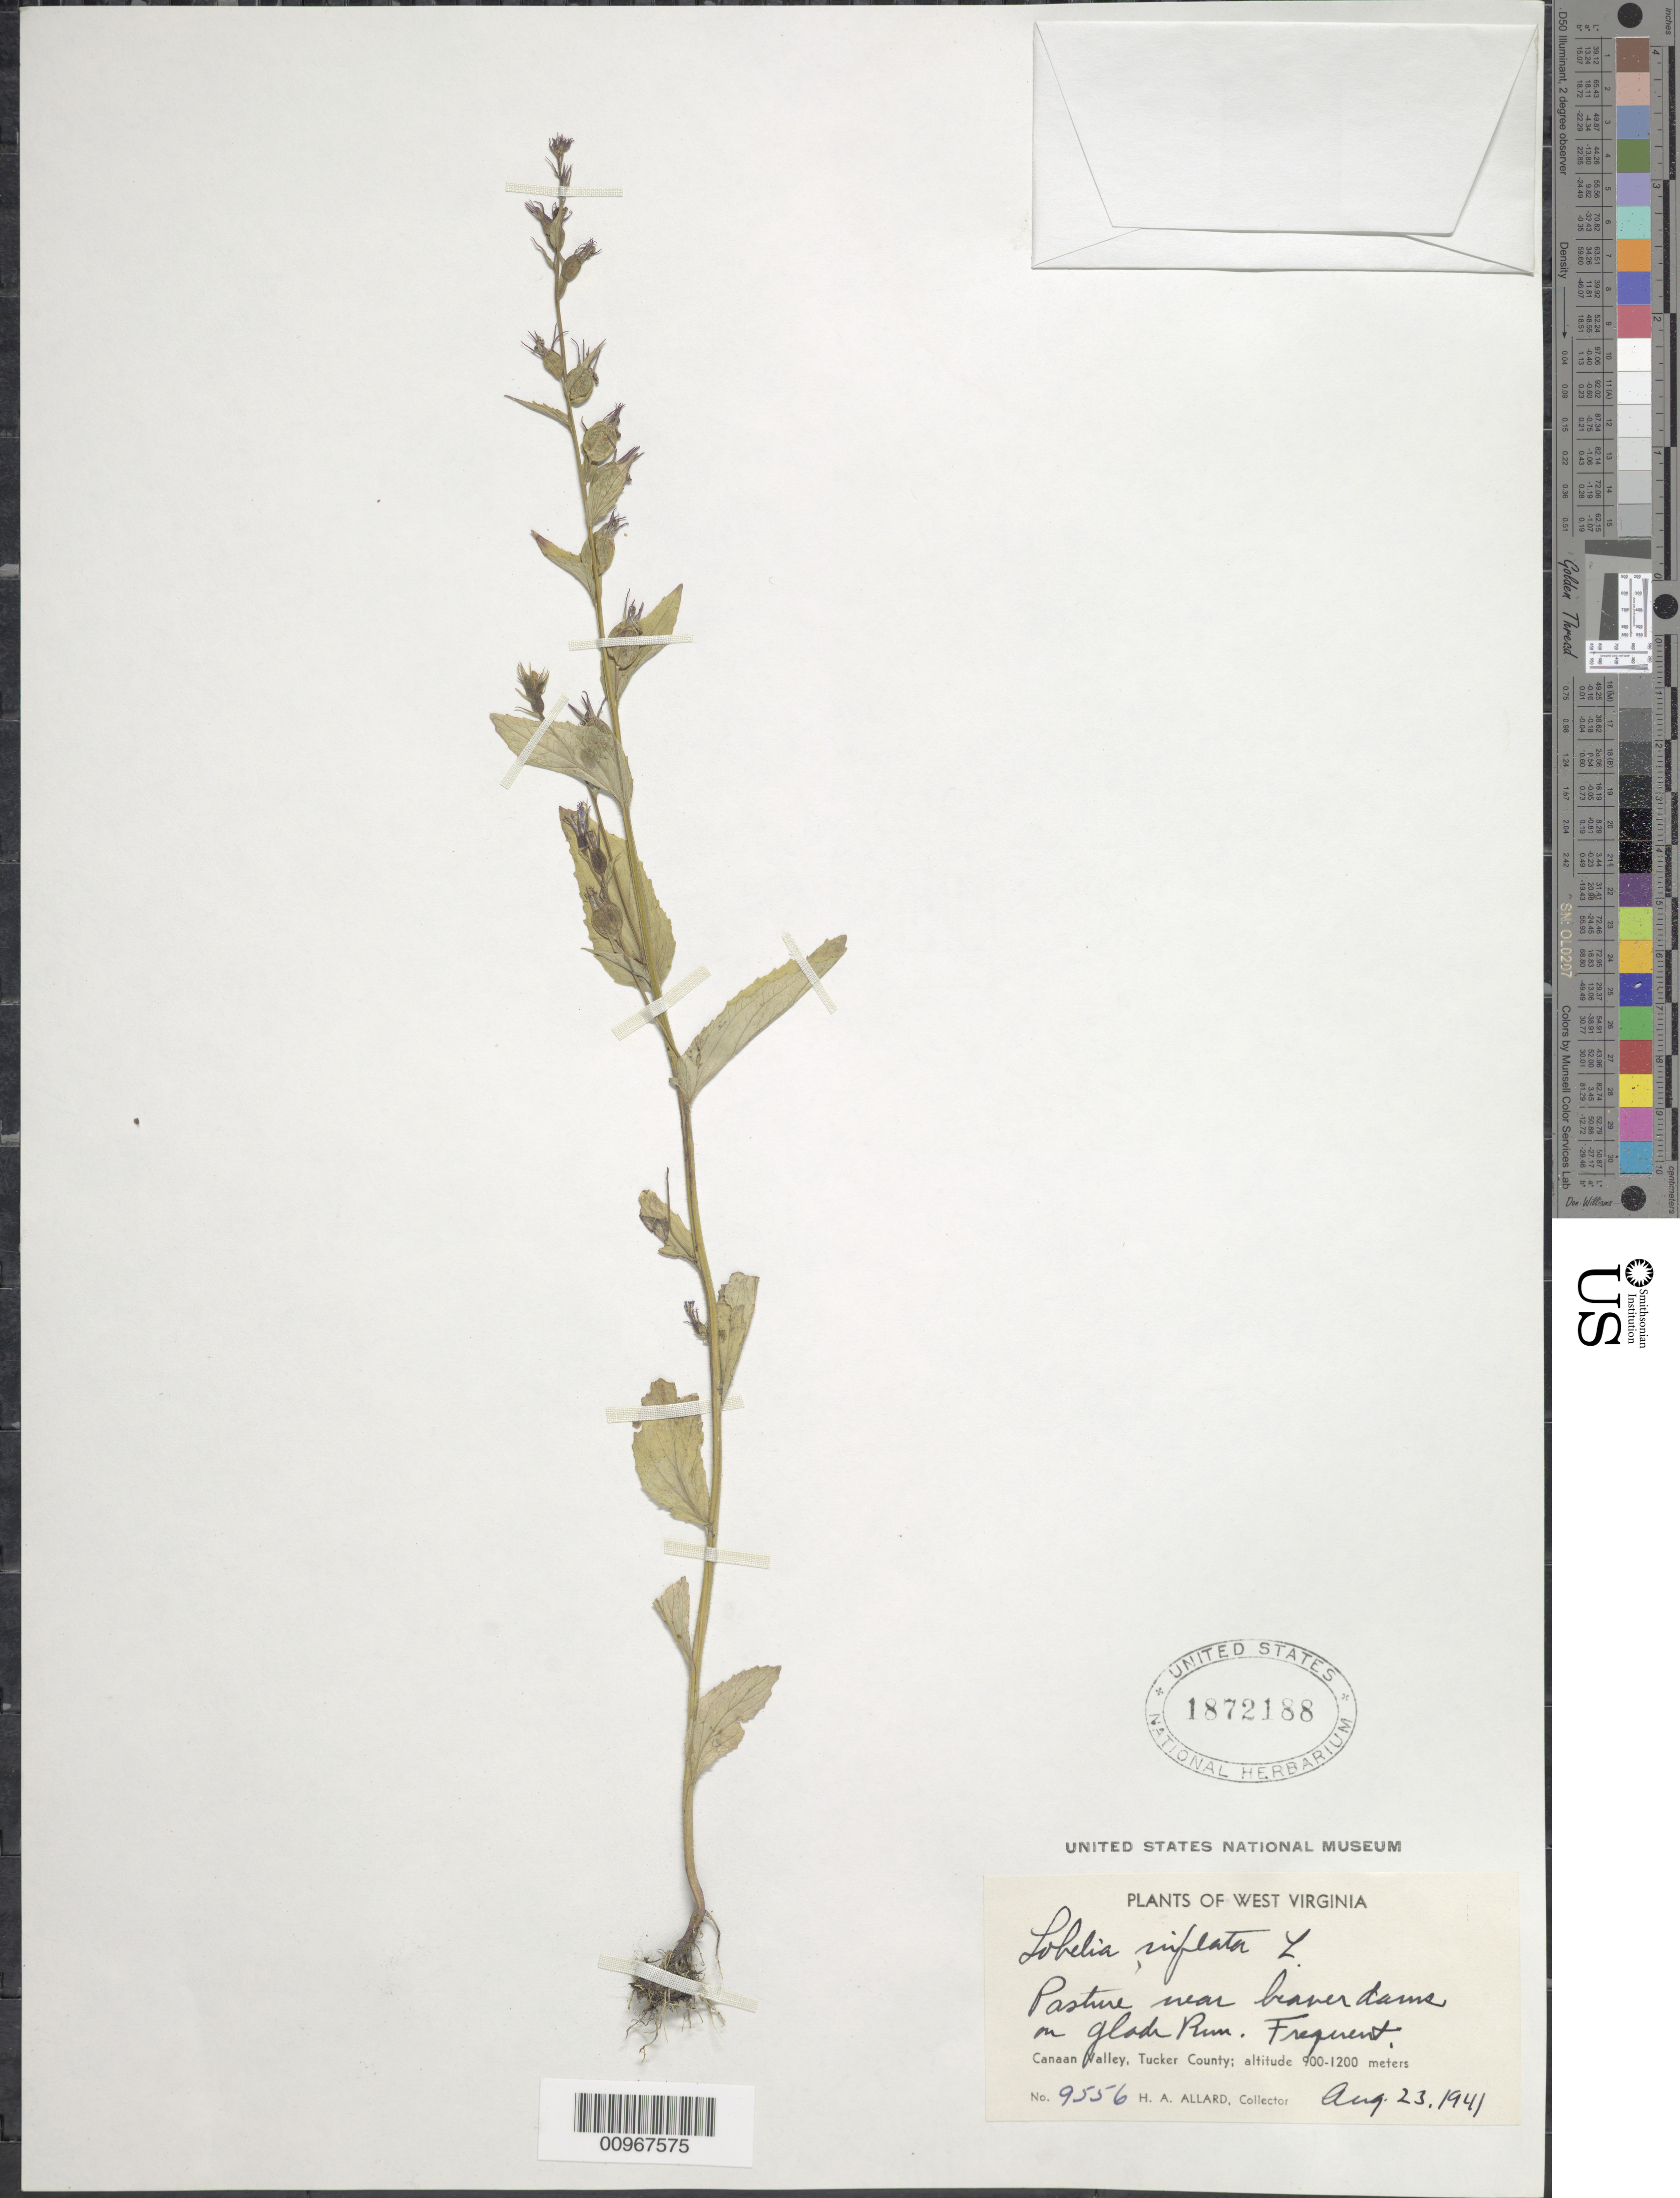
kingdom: Plantae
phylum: Tracheophyta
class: Magnoliopsida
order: Asterales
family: Campanulaceae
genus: Lobelia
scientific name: Lobelia inflata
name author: L.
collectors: H. A. Allard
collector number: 9556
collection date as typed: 23 Aug 1941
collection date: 1941-08-23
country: United States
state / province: West Virginia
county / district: Tucker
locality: Canaan Valley, on Glade Run.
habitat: pasture near beaver dams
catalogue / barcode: US 1872188